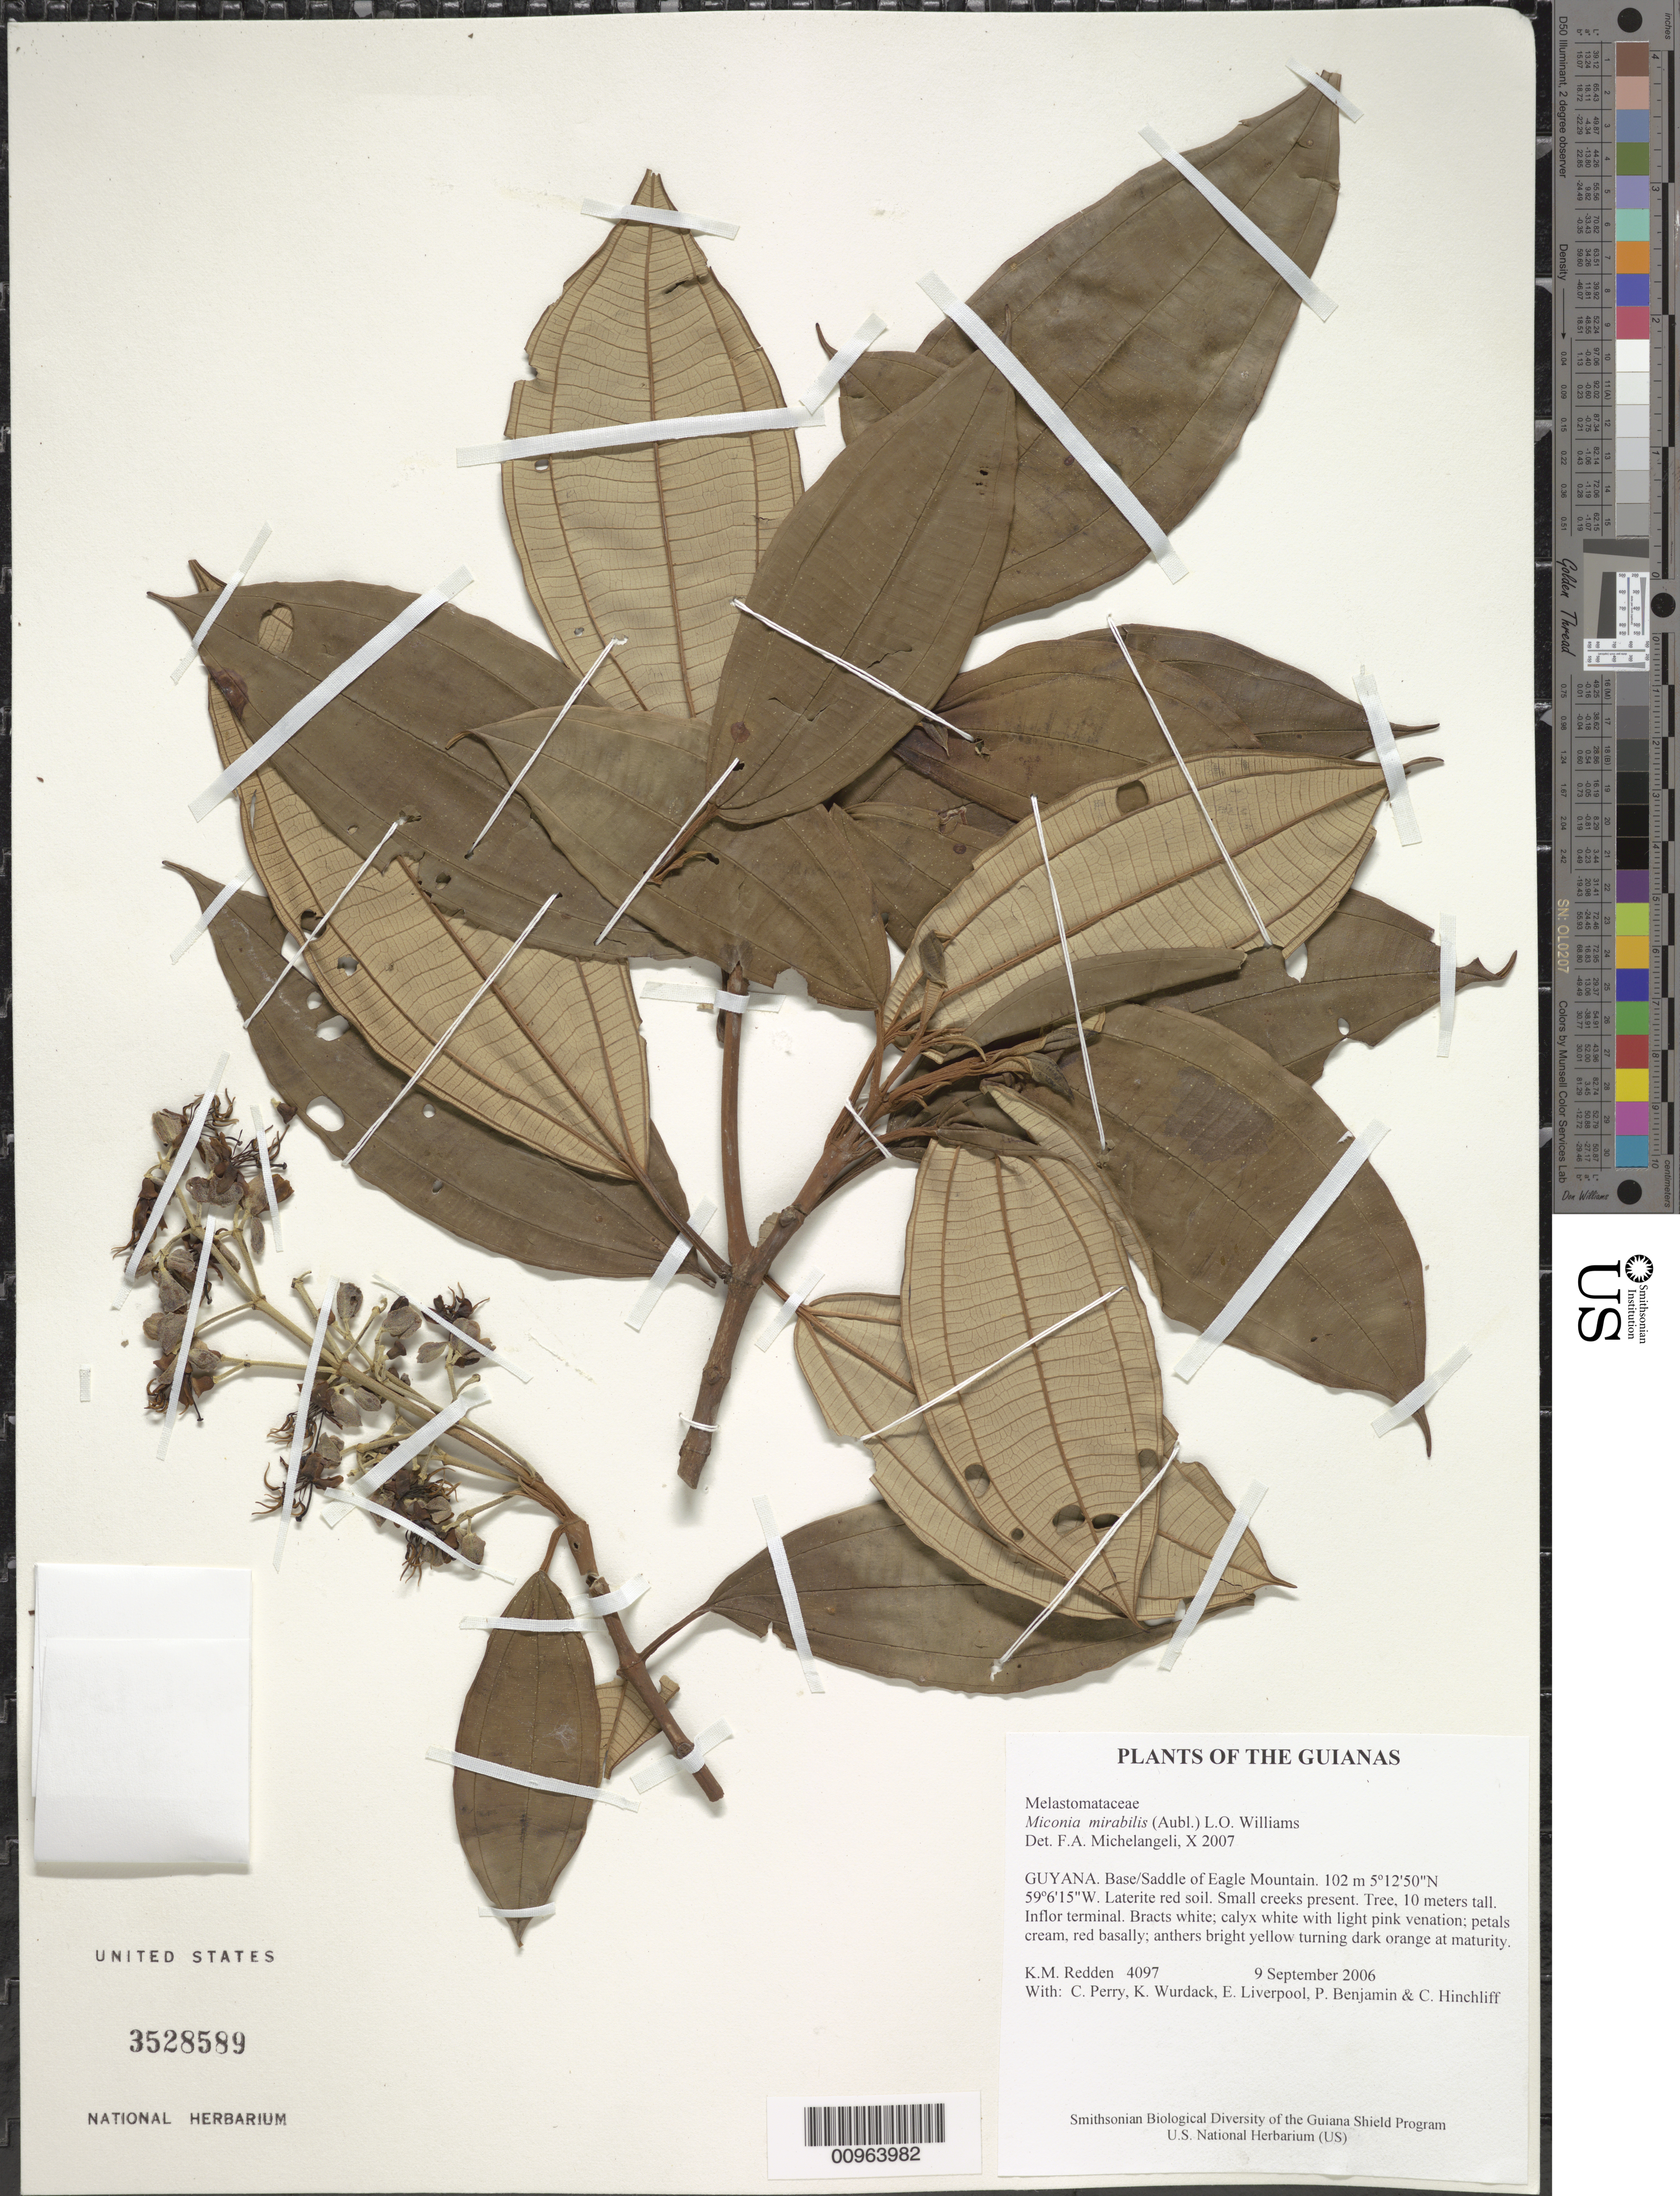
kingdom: Plantae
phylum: Tracheophyta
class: Magnoliopsida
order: Myrtales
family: Melastomataceae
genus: Miconia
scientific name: Miconia mirabilis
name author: (Aubl.) L.O. Williams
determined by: Michelangeli, F. A.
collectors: K. M. Redden, C. Perry, K. Wurdack, E. Liverpool, P. Benjamin & C. E. Hinchliff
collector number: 4097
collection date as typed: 9 September 2006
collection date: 2006-09-09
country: Guyana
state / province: Potaro-Siparuni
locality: Base/Saddle of Eagle Mountain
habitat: Laterite red soil. Small creeks present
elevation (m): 102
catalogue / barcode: US 3528589